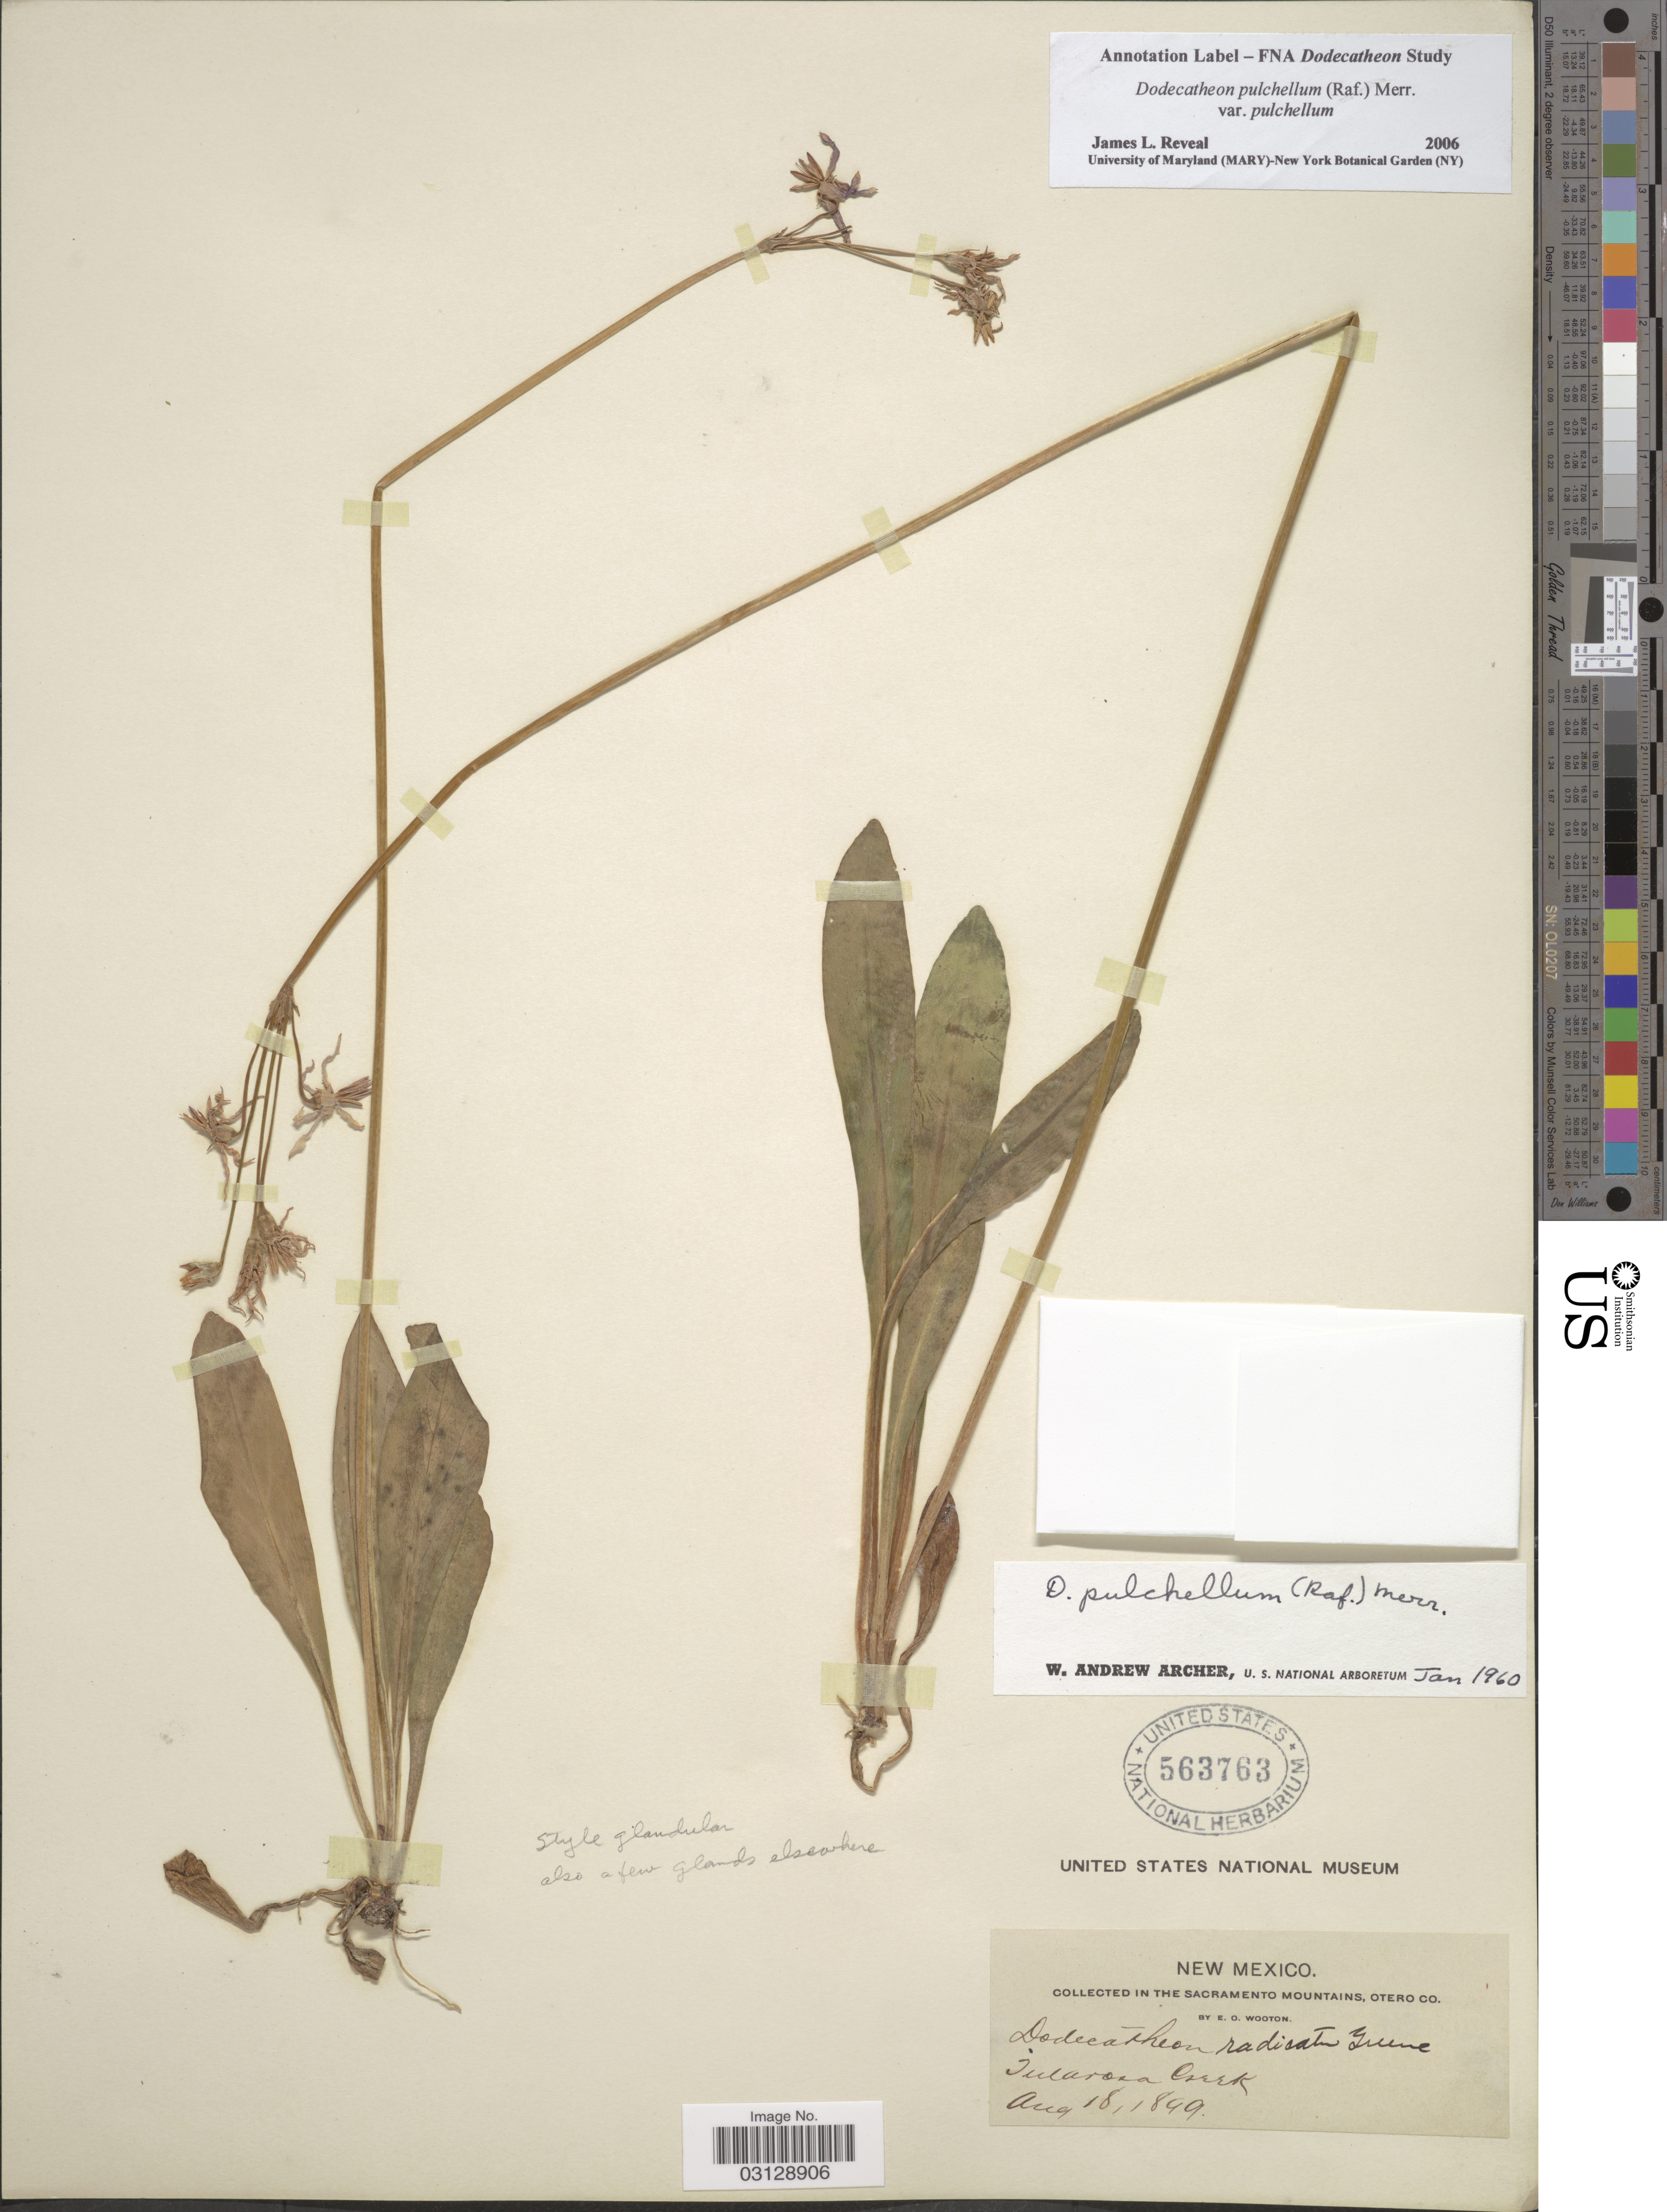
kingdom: Plantae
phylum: Tracheophyta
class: Magnoliopsida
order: Ericales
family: Primulaceae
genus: Dodecatheon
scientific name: Dodecatheon pulchellum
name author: (Raf.) Merr.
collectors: E. O. Wooton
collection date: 1899-08-18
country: United States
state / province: New Mexico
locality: The Sacramento Mountains, Otero Co. Tularosa Creek.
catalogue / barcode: US 563763